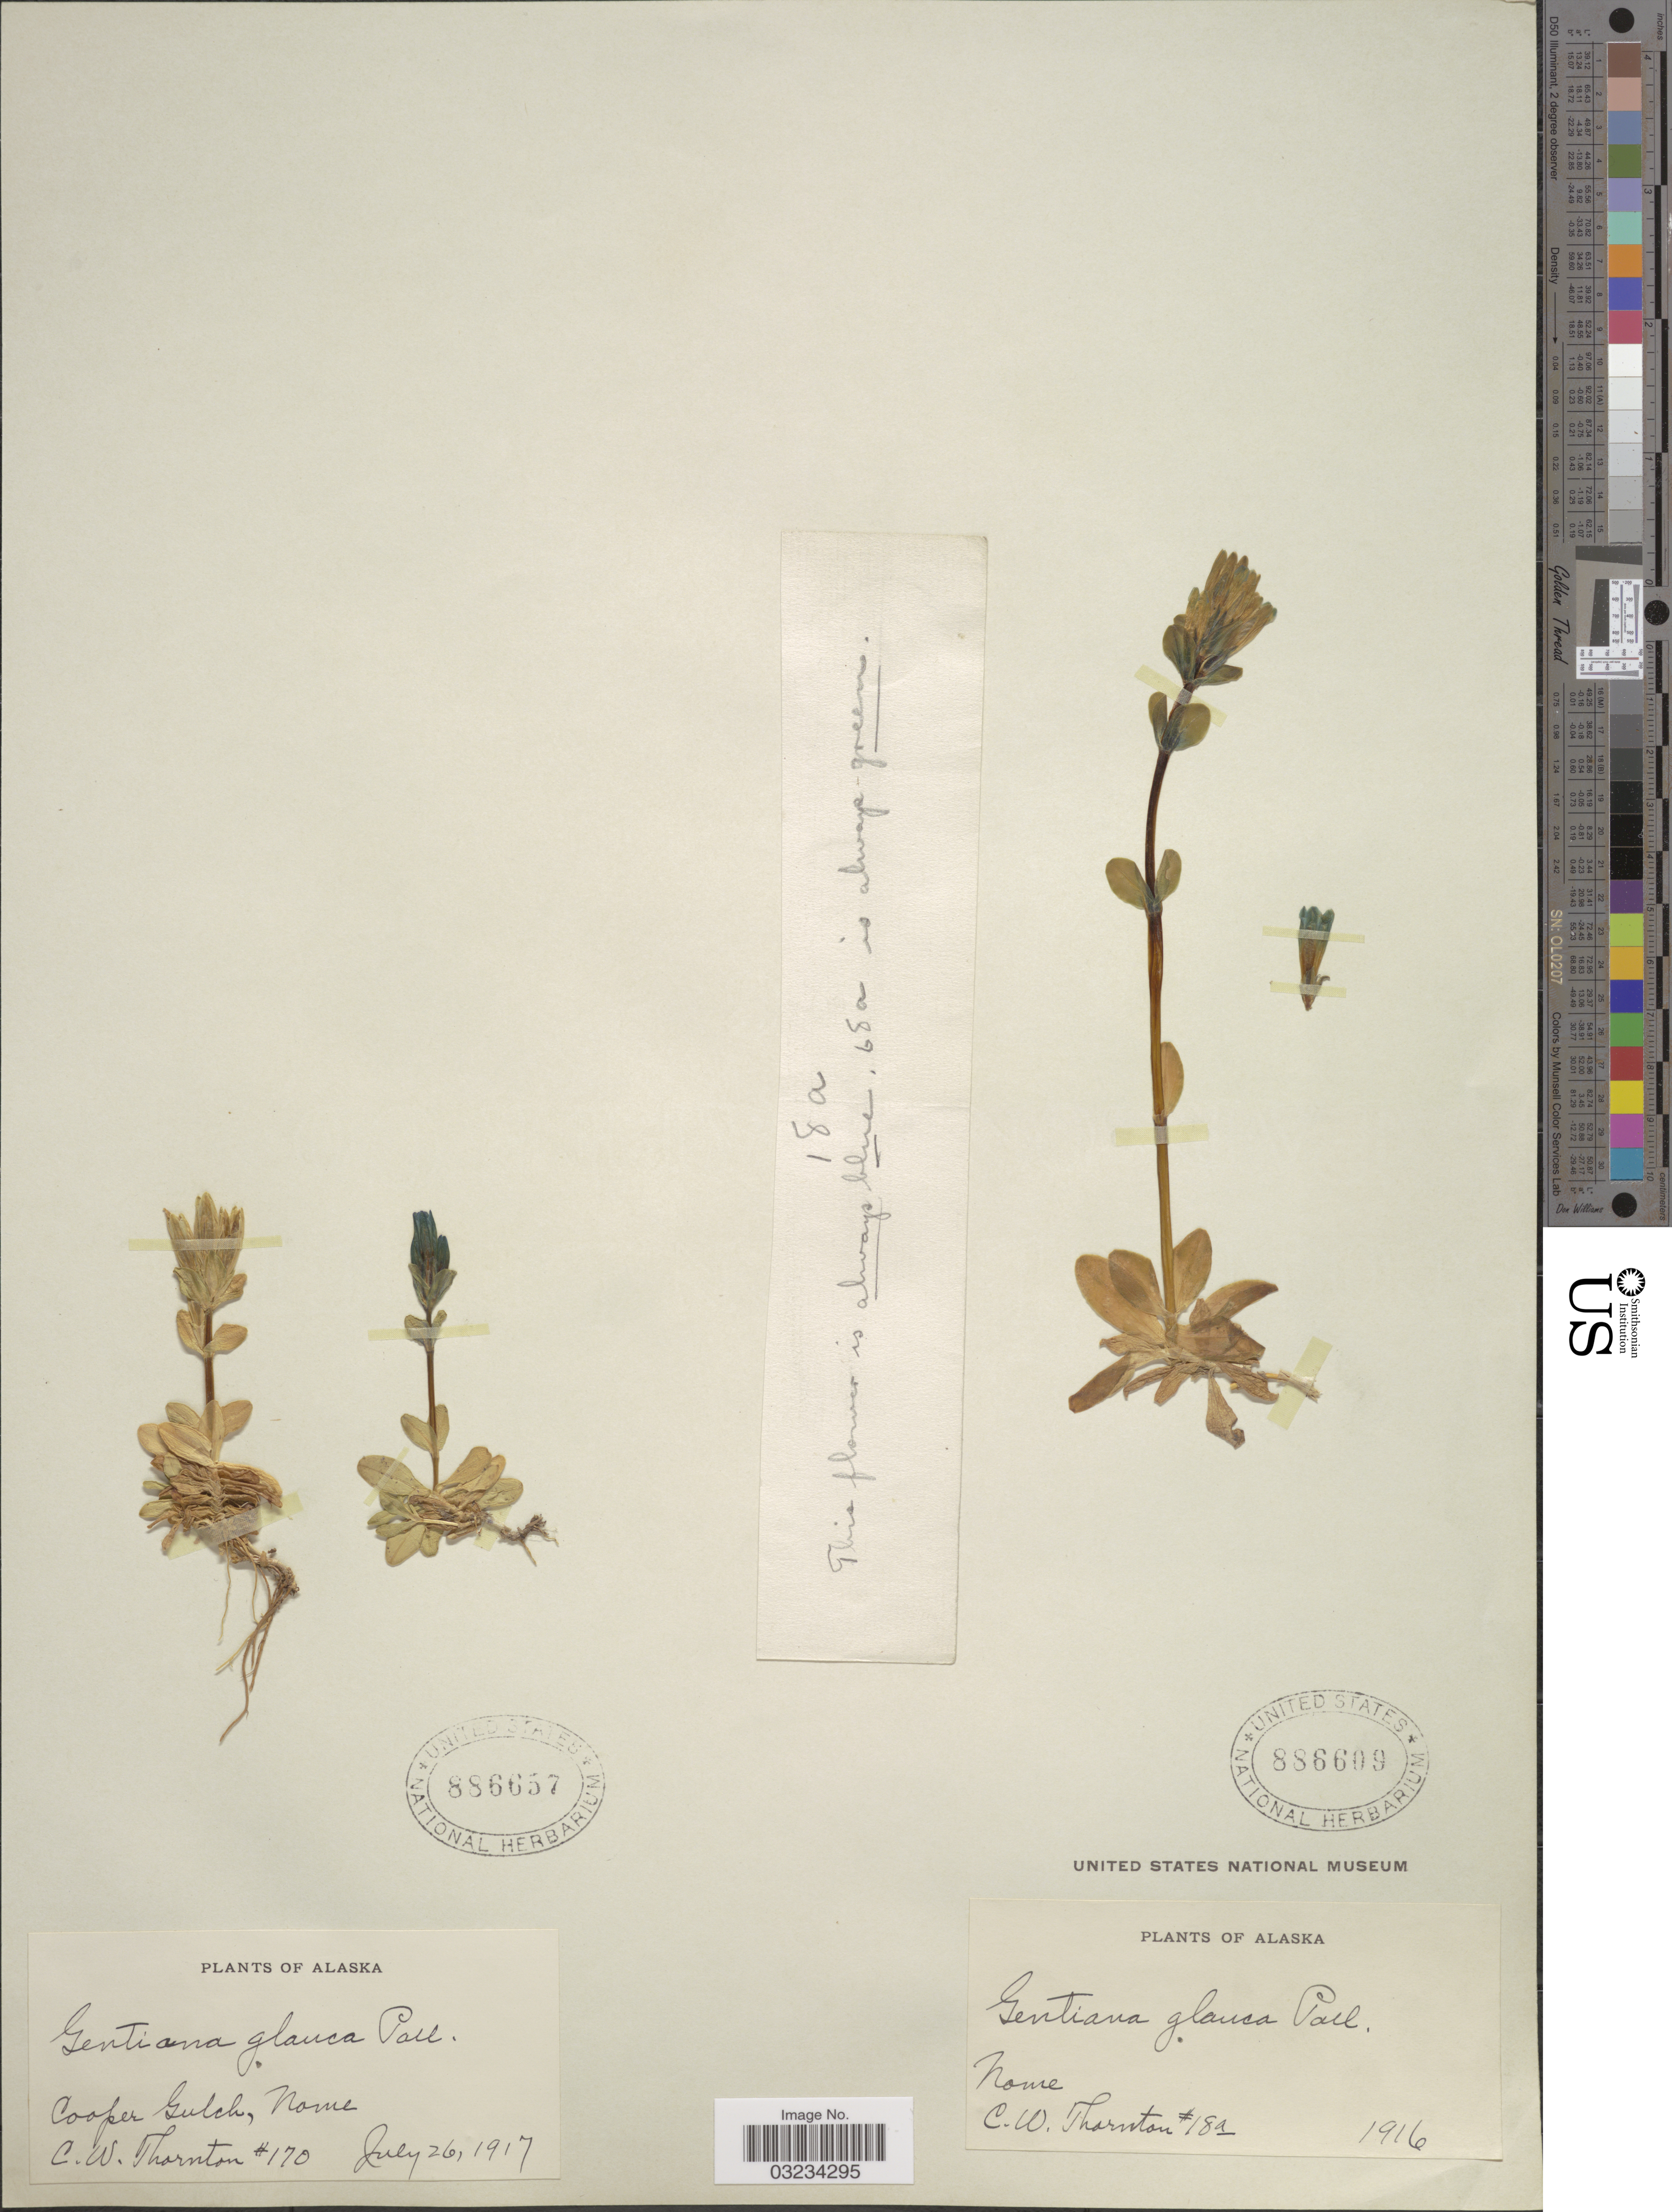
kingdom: Plantae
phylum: Tracheophyta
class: Magnoliopsida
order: Gentianales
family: Gentianaceae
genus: Gentiana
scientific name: Gentiana glauca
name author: Pall.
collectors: C. Thornton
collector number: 170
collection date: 1917-07-26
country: United States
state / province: Alaska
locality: Cooper Gulch, Nome.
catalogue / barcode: US 886657